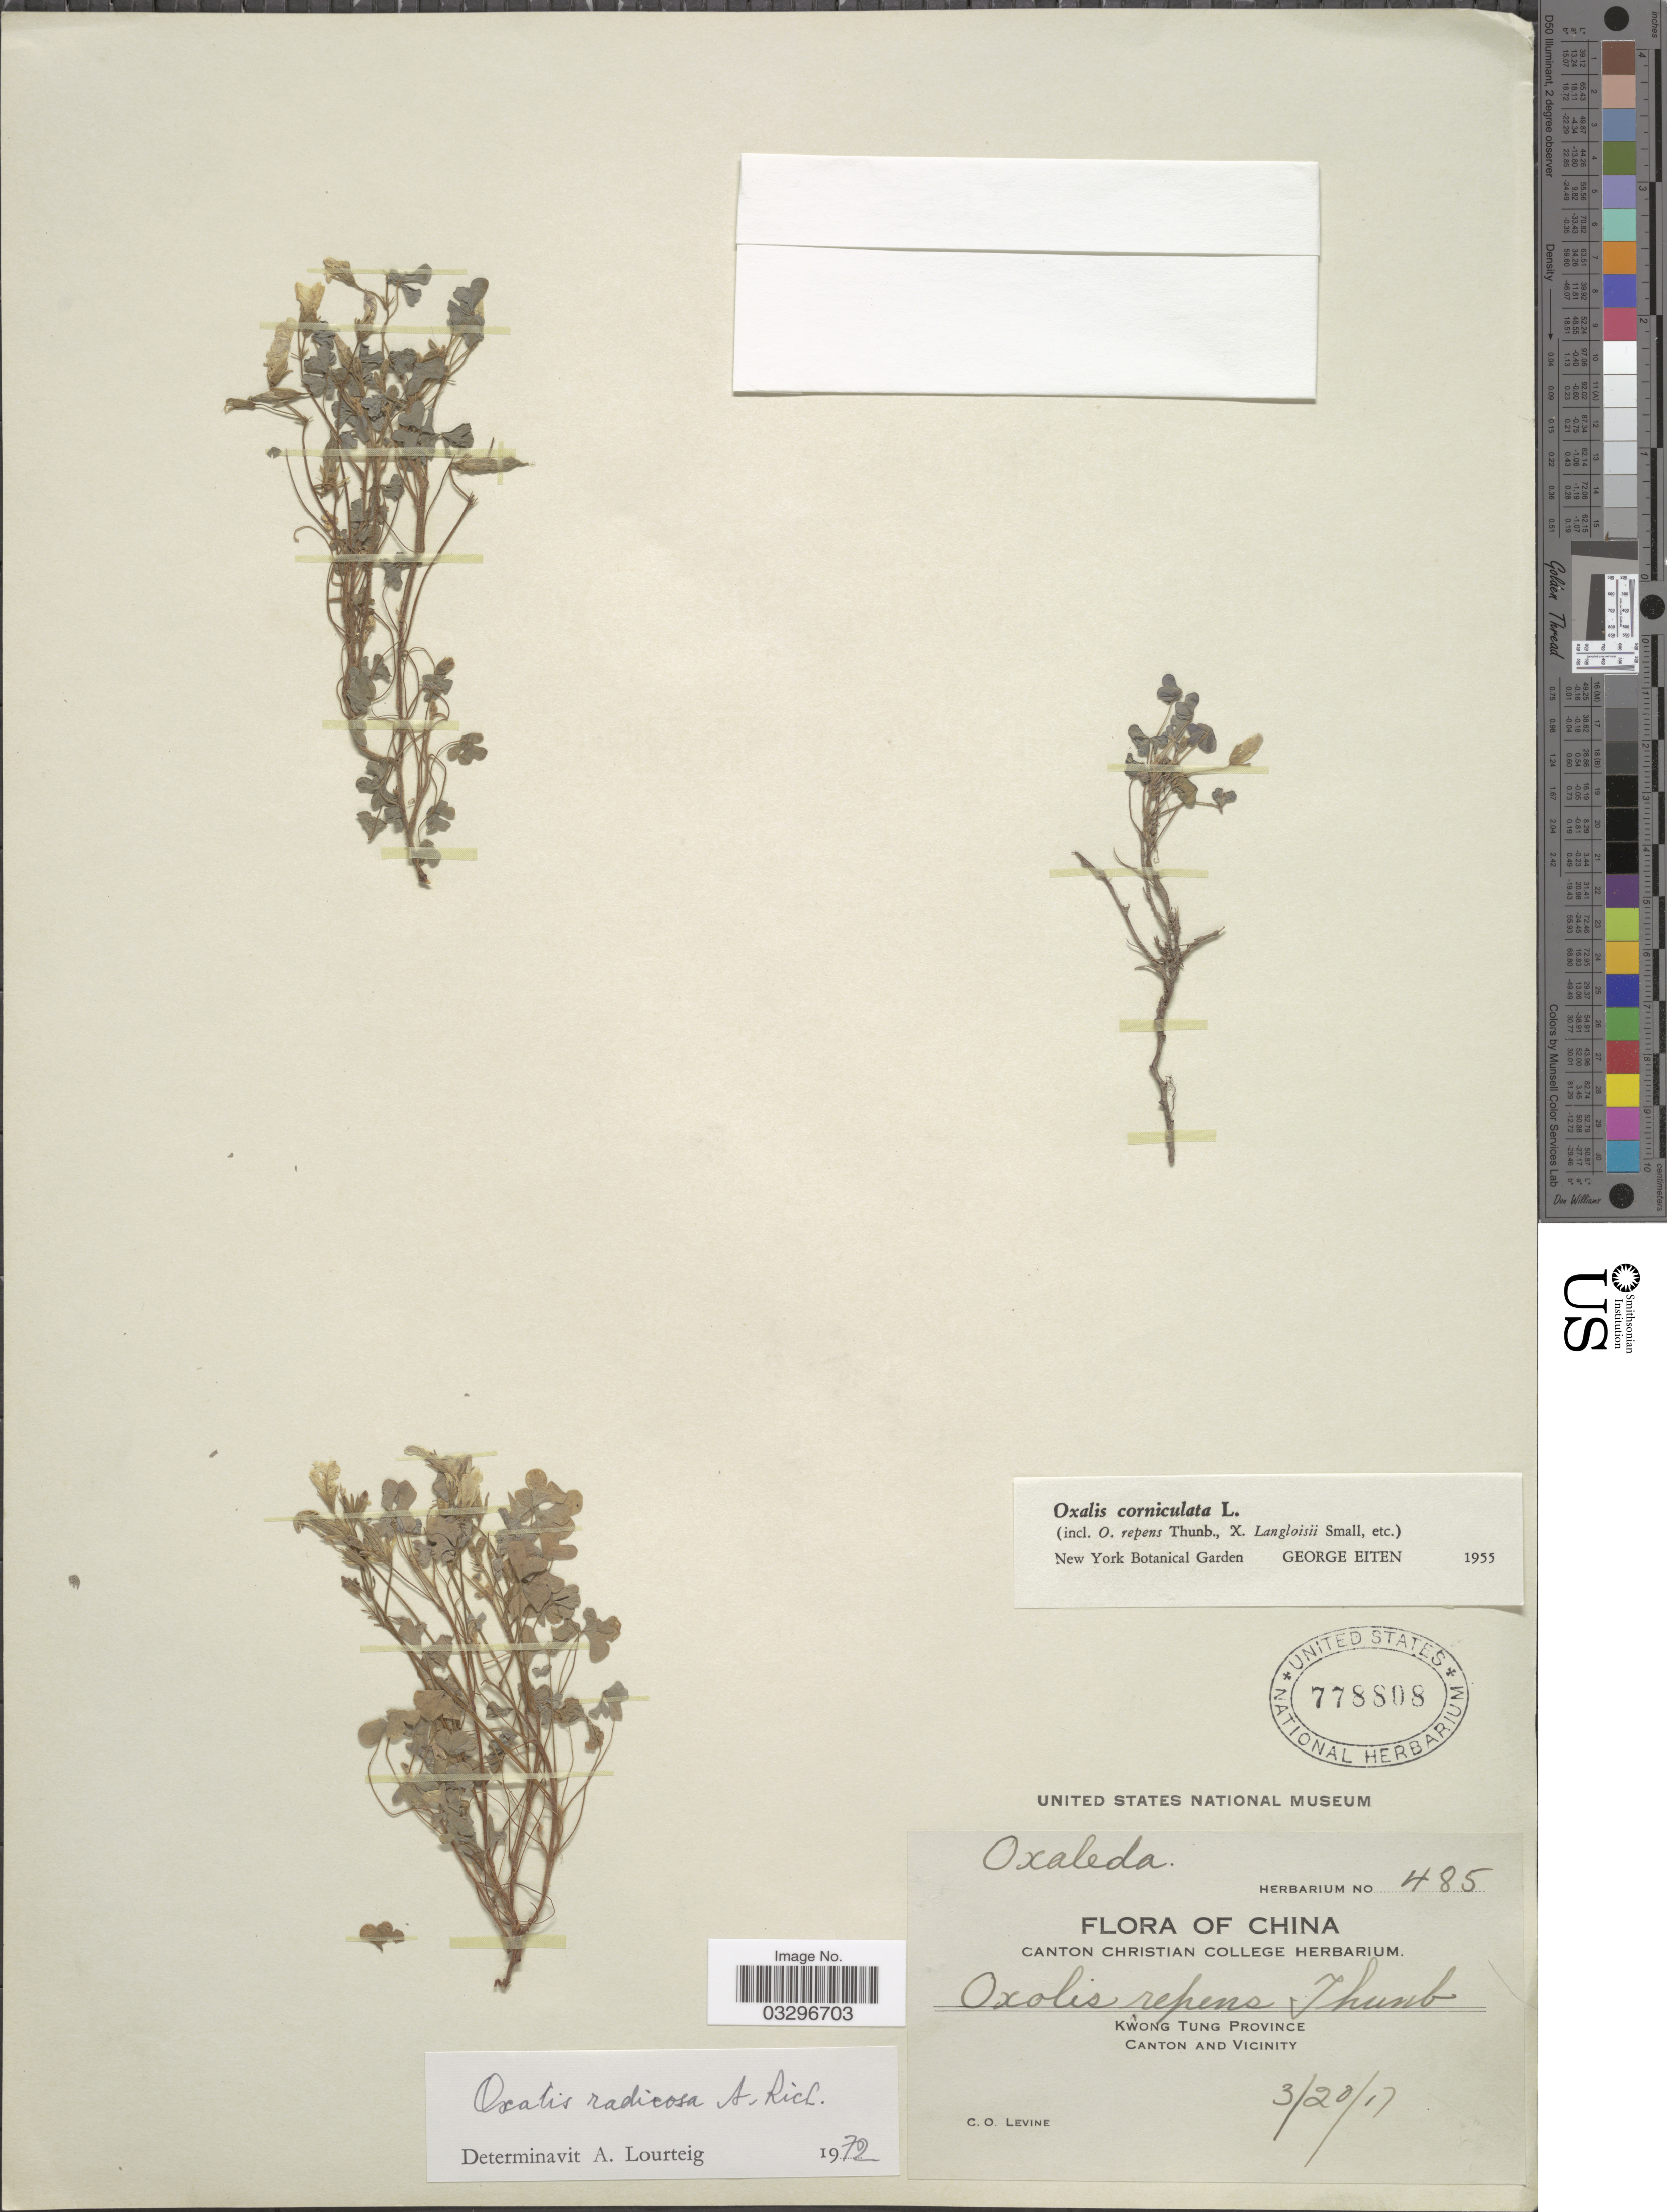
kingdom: Plantae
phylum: Tracheophyta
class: Magnoliopsida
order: Oxalidales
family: Oxalidaceae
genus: Oxalis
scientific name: Oxalis radicosa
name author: A. Rich.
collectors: C. O. Levine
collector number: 485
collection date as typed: Transcribed d/m/y: 20/3/17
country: China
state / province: Guangdong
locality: Kwong Tung Province, Canton and Vicinity.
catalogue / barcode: US 778808